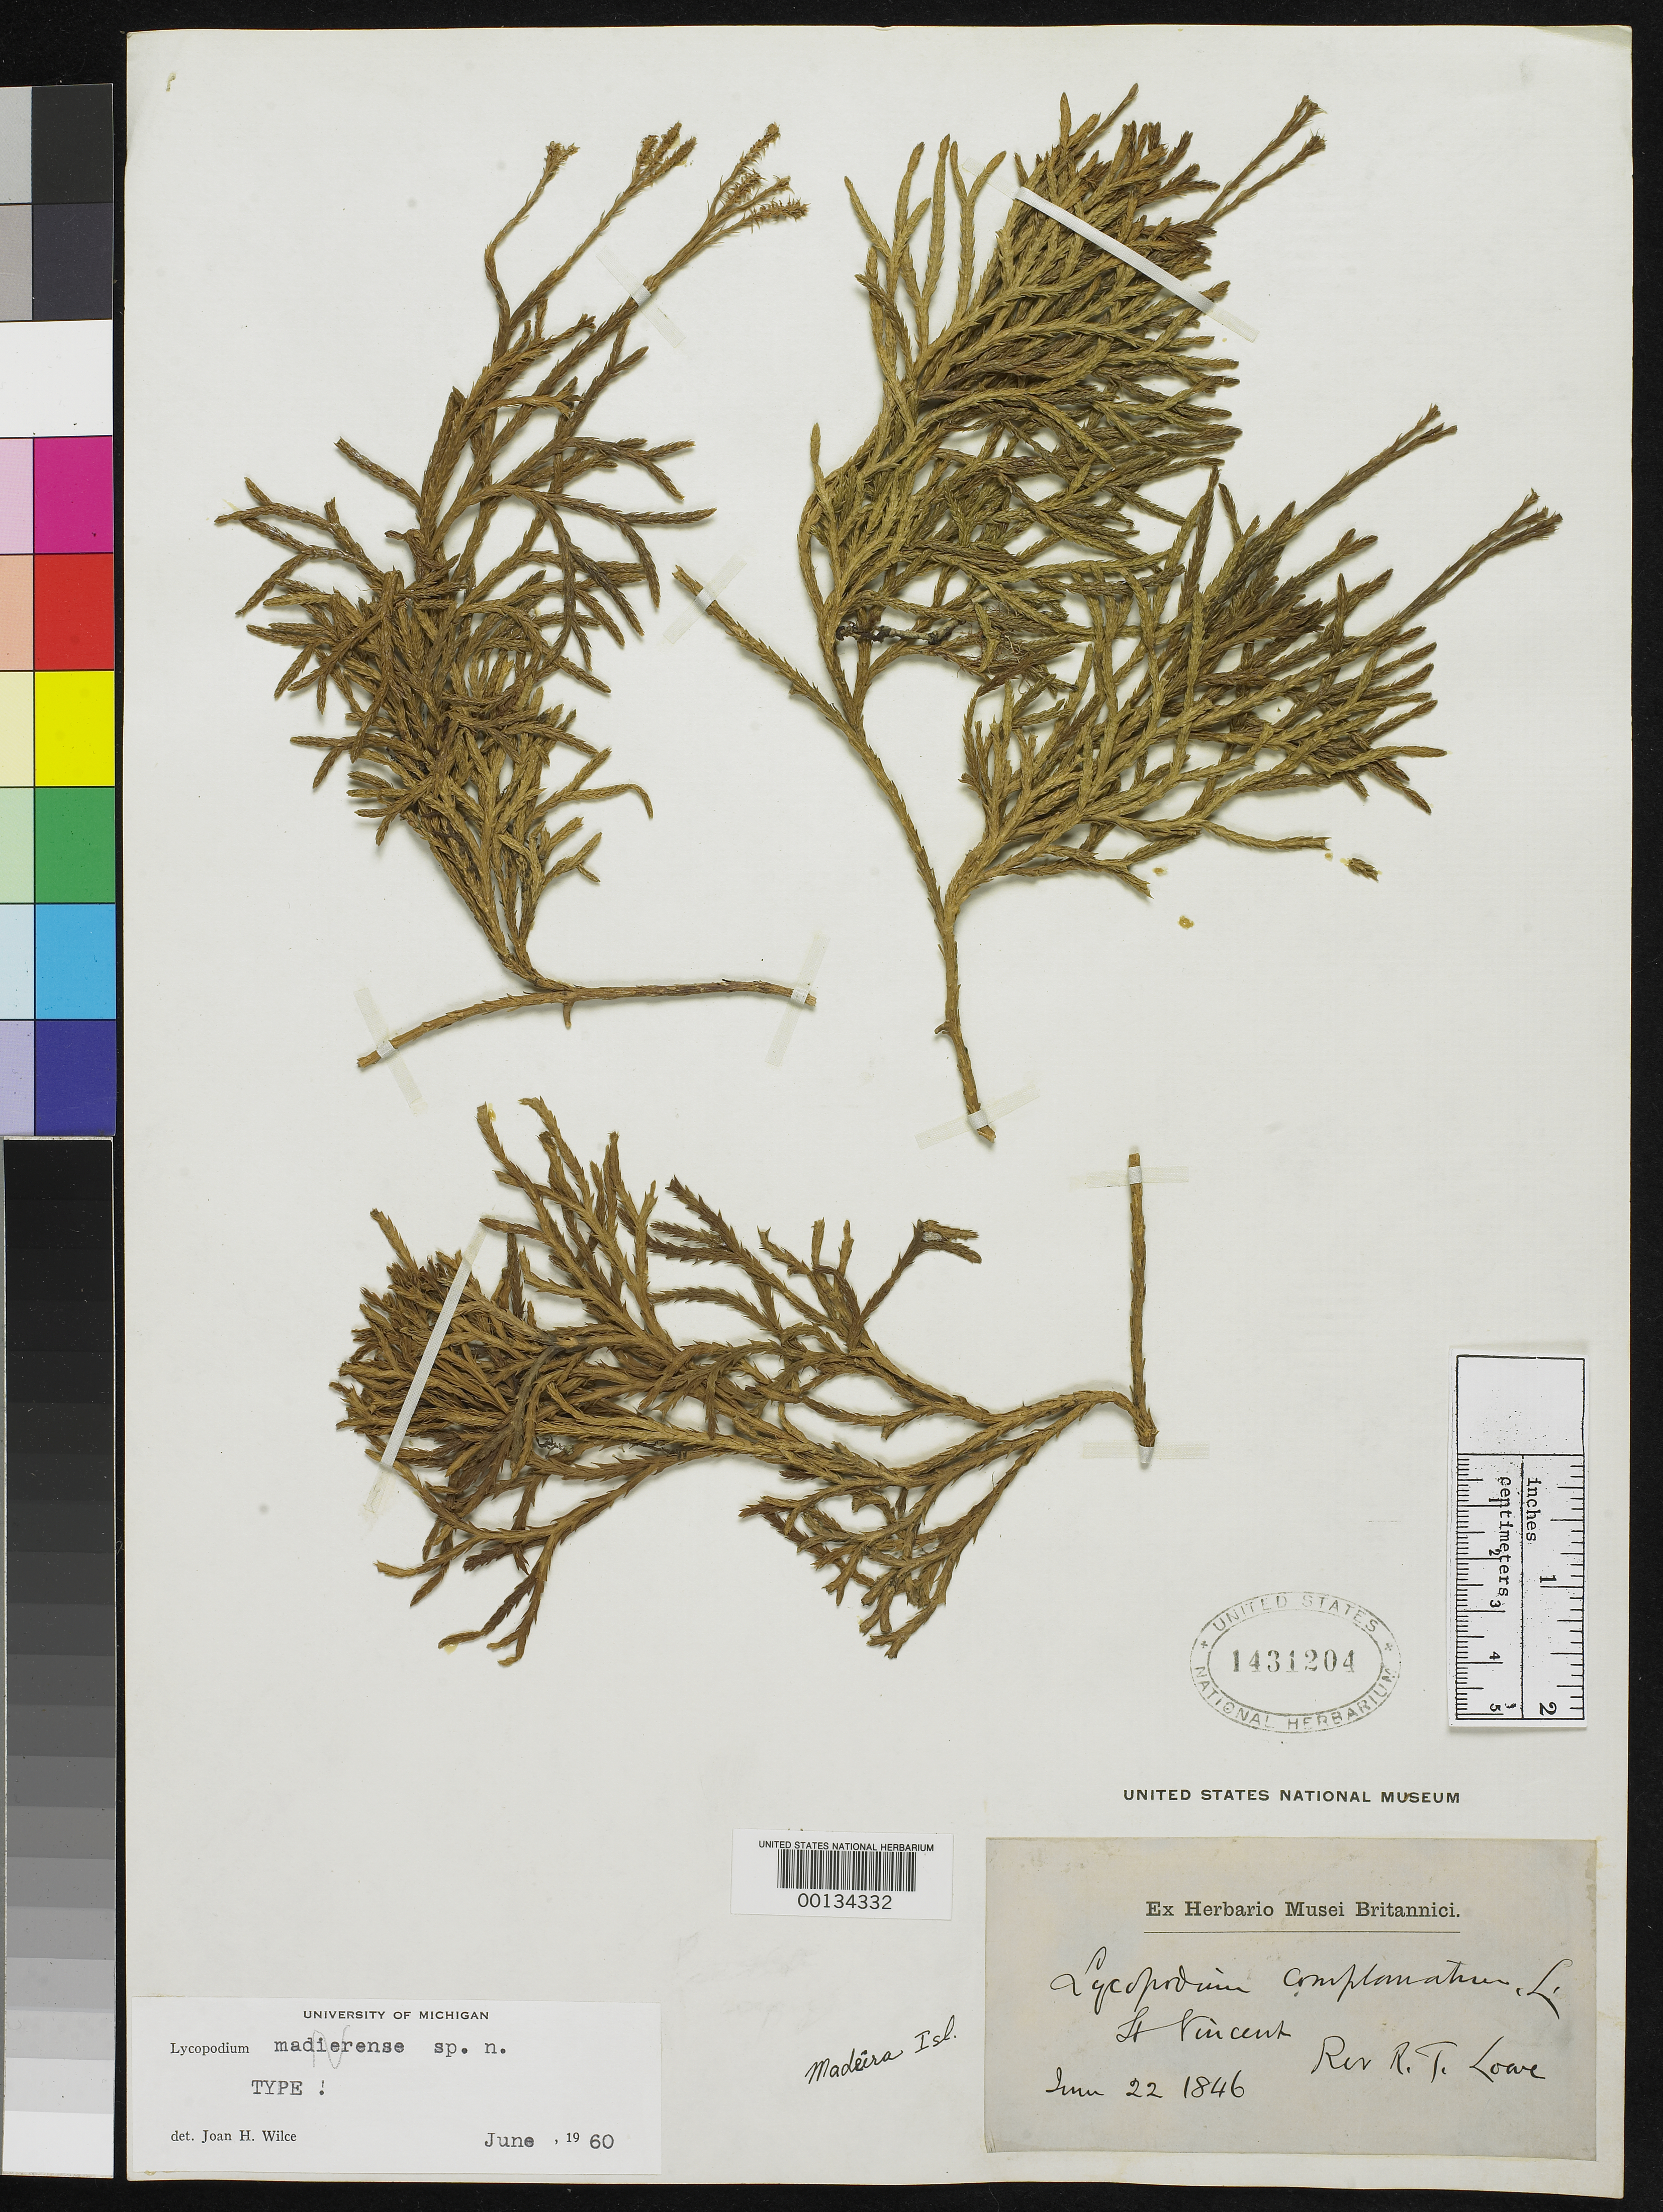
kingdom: Plantae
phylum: Tracheophyta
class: Lycopodiopsida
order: Lycopodiales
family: Lycopodiaceae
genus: Lycopodium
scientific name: Lycopodium madeirense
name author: J.H. Wilce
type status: Holotype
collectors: R. T. Lowe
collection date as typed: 22 Jun 1846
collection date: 1846-06-22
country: Portugal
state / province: Madeira (Aut. Reg.)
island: Madeira Is.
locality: St. Vincente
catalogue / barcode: US 1431204